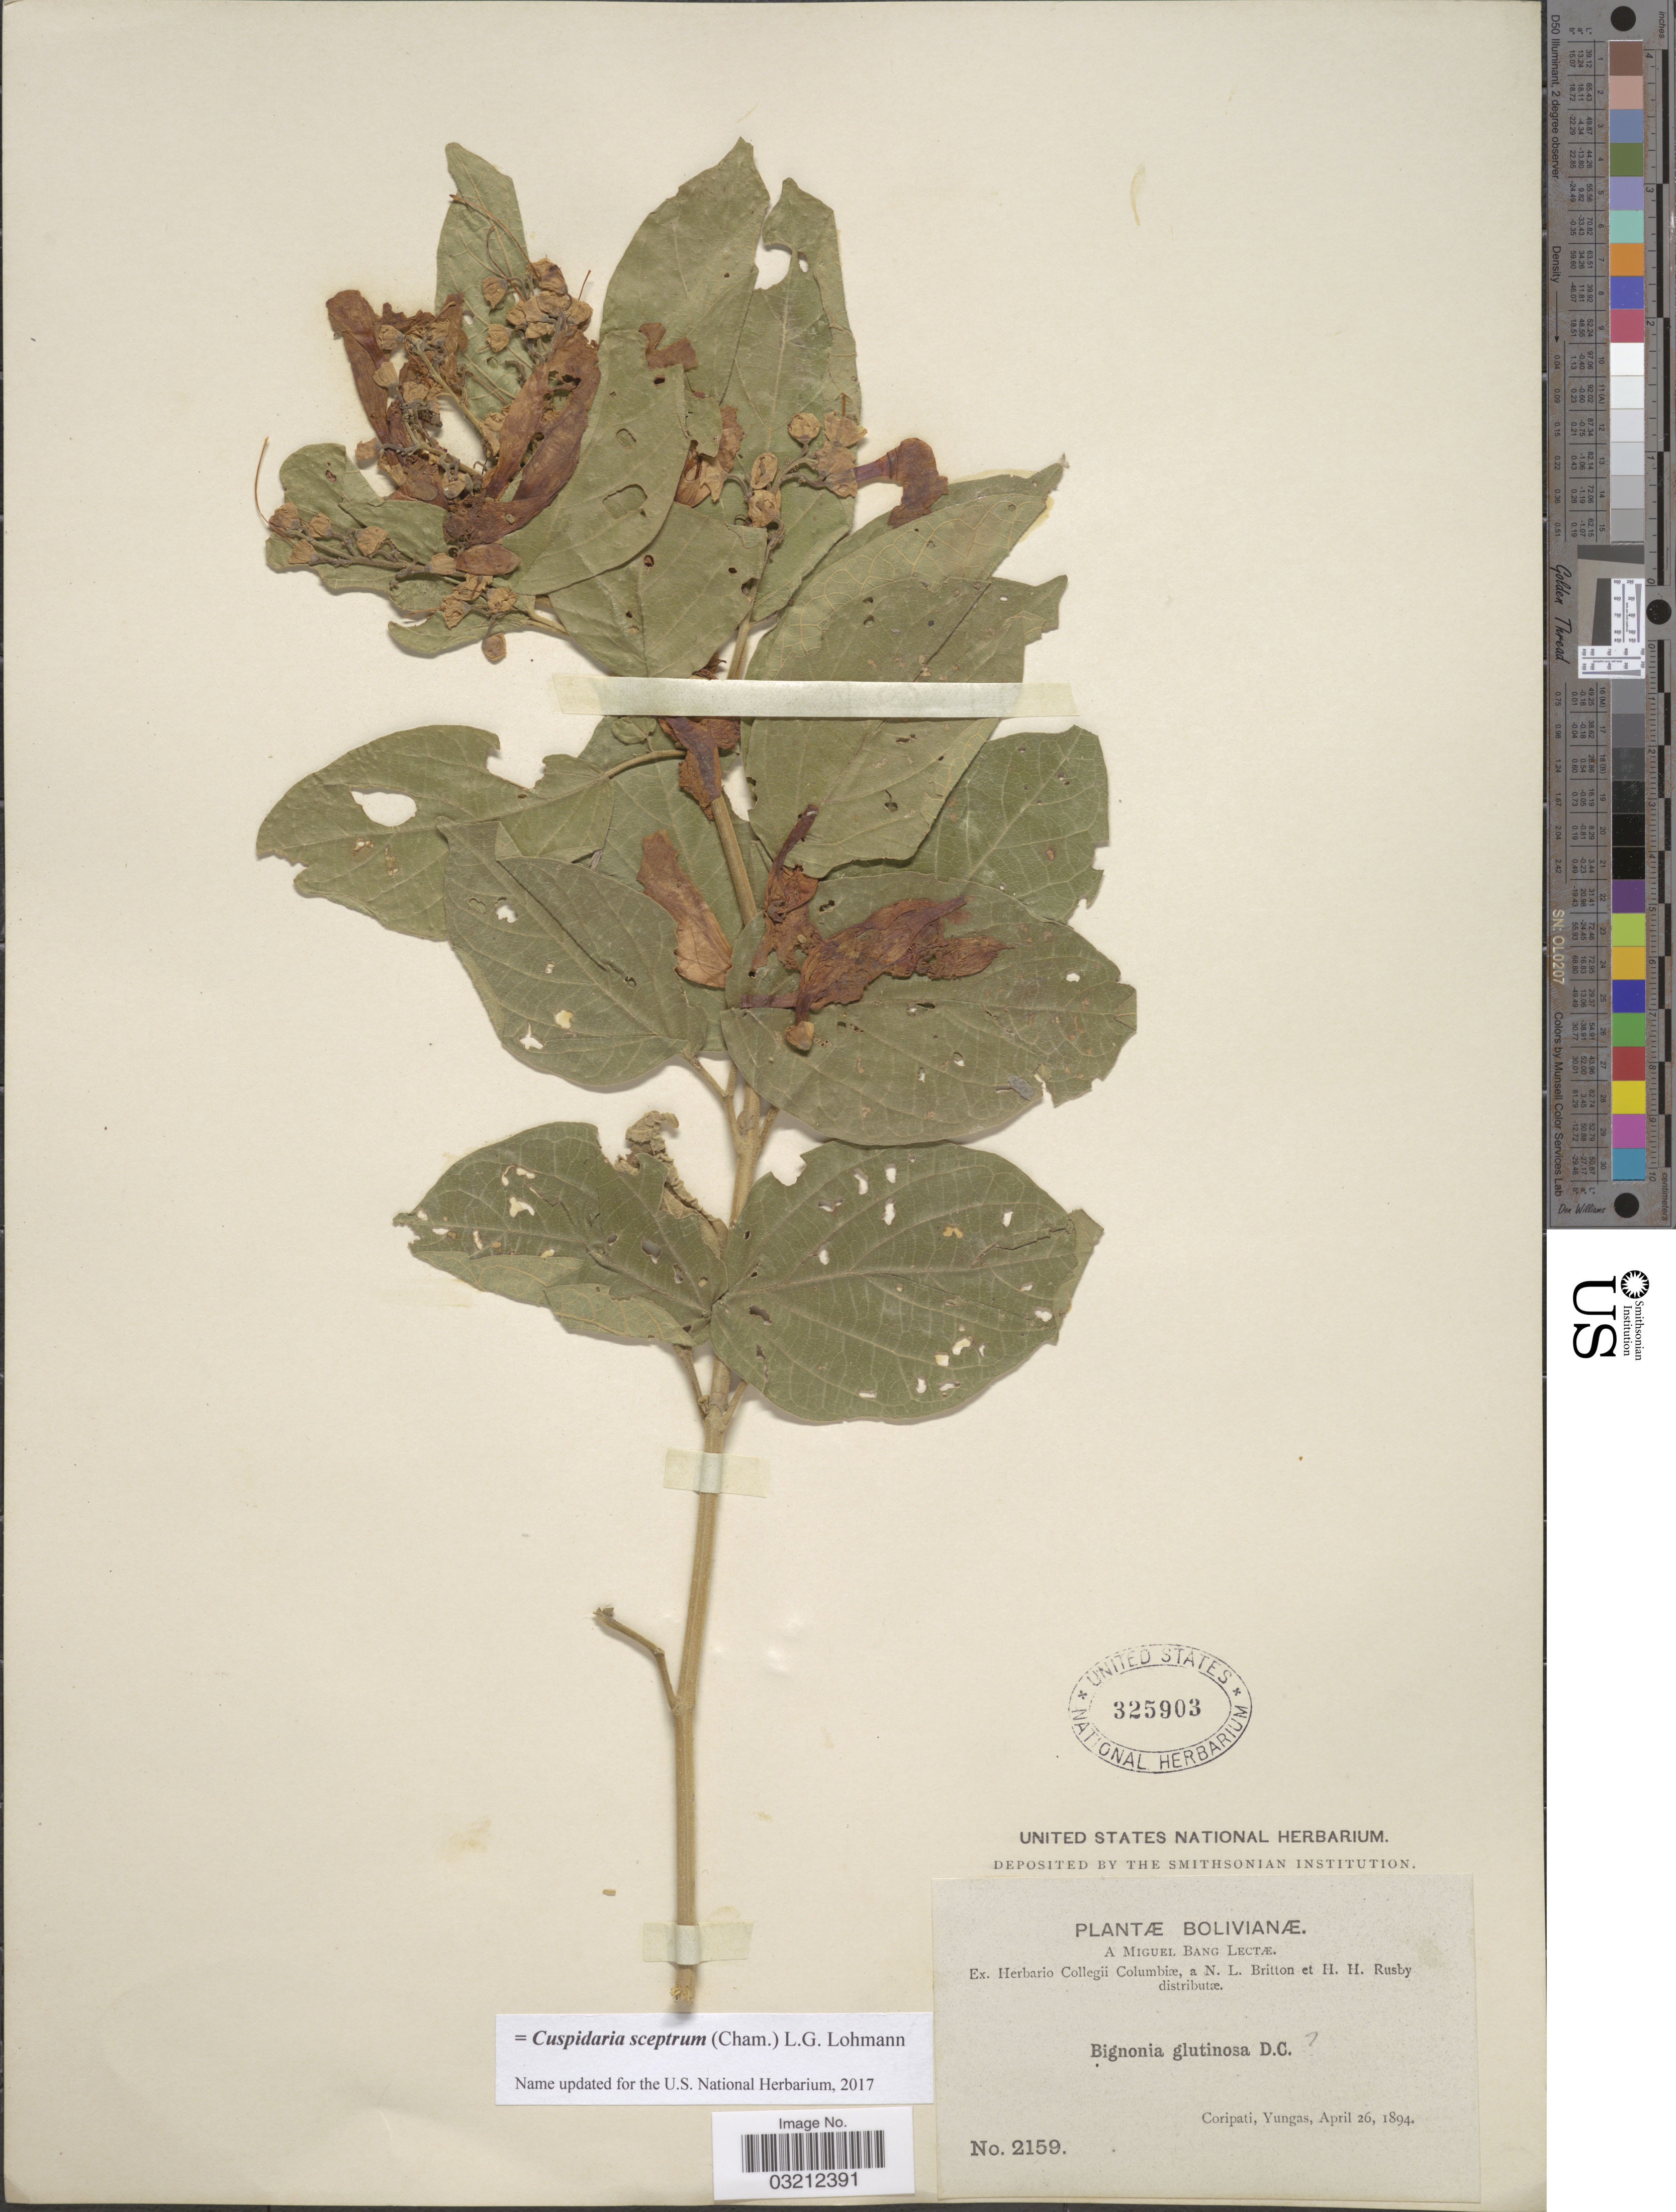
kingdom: Plantae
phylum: Tracheophyta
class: Magnoliopsida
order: Lamiales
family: Bignoniaceae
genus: Cuspidaria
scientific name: Cuspidaria sceptrum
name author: (Cham.) L.G. Lohmann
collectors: N. Britton & H. H. Rusby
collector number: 2159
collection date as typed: April 26, 1894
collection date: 1894-04-26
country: Bolivia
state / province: La Paz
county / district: Nor Yungas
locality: Coripati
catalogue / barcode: US 325903